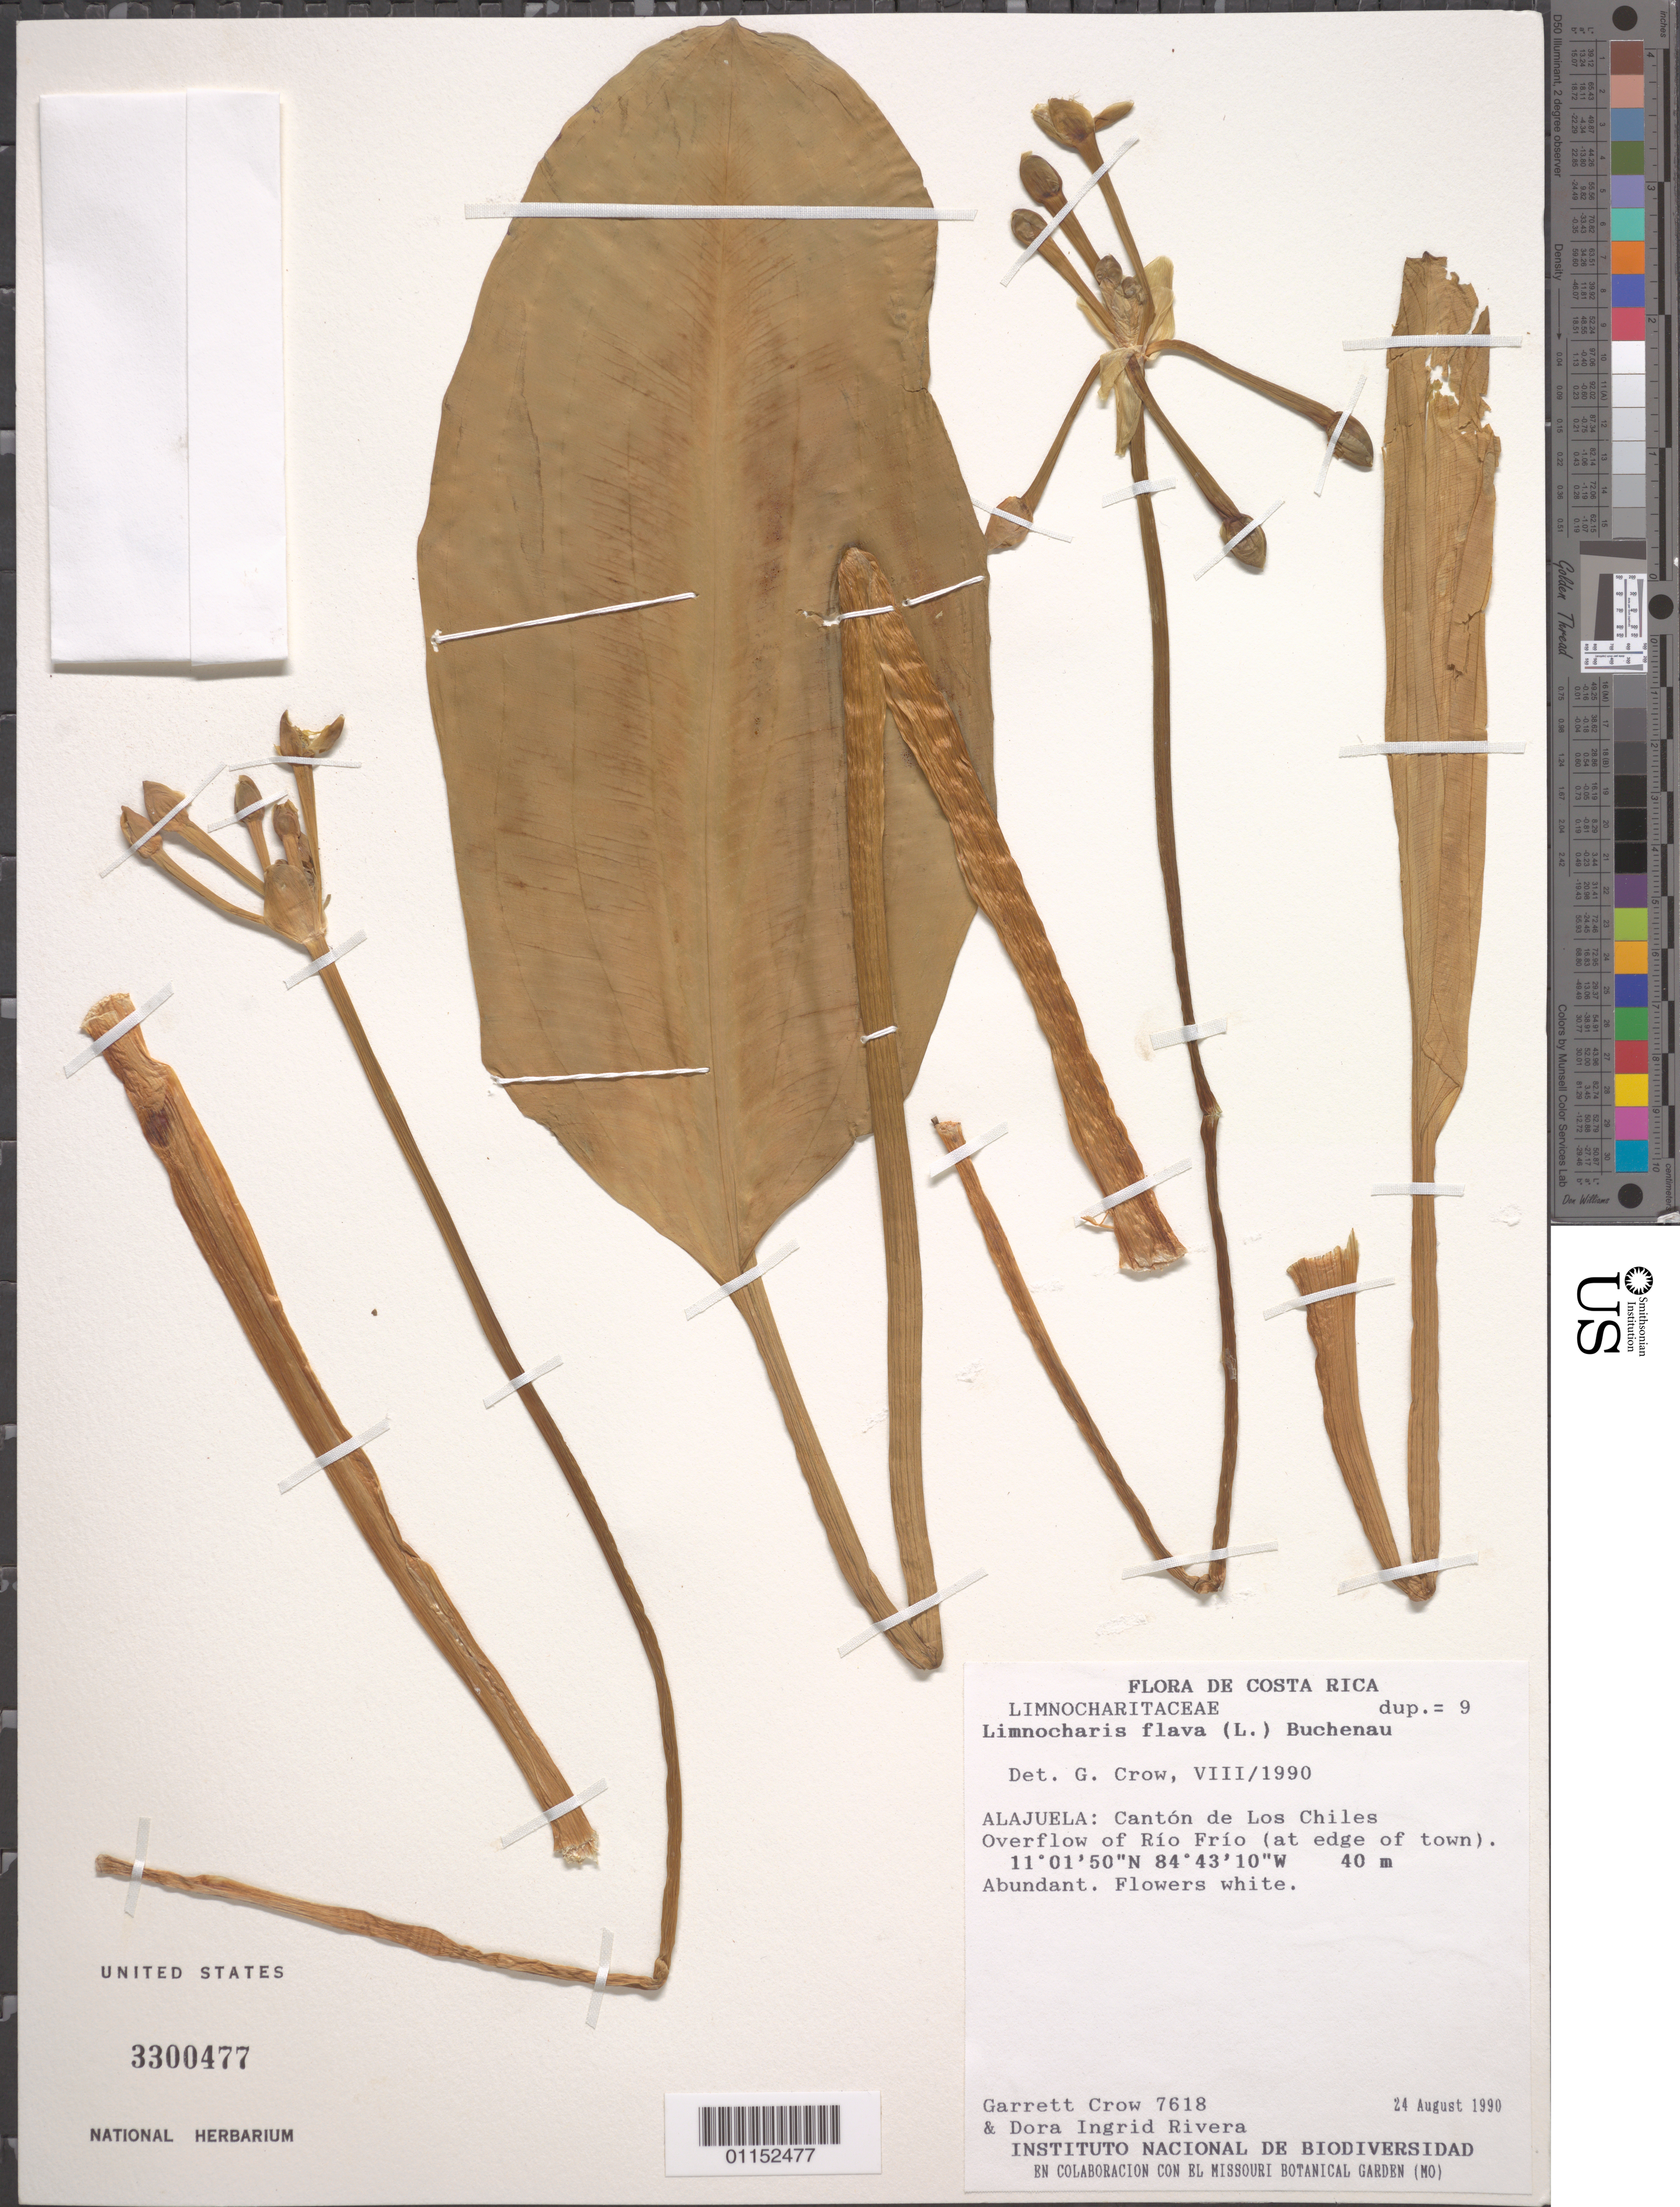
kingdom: Plantae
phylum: Tracheophyta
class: Liliopsida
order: Alismatales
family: Alismataceae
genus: Limnocharis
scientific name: Limnocharis flava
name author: (L.) Buchenau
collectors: G. E. Crow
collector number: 7618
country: Costa Rica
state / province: Alajuela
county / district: Los Chiles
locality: Overflow of Rio Frio at edge of town.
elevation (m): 40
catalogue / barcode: US 3300477